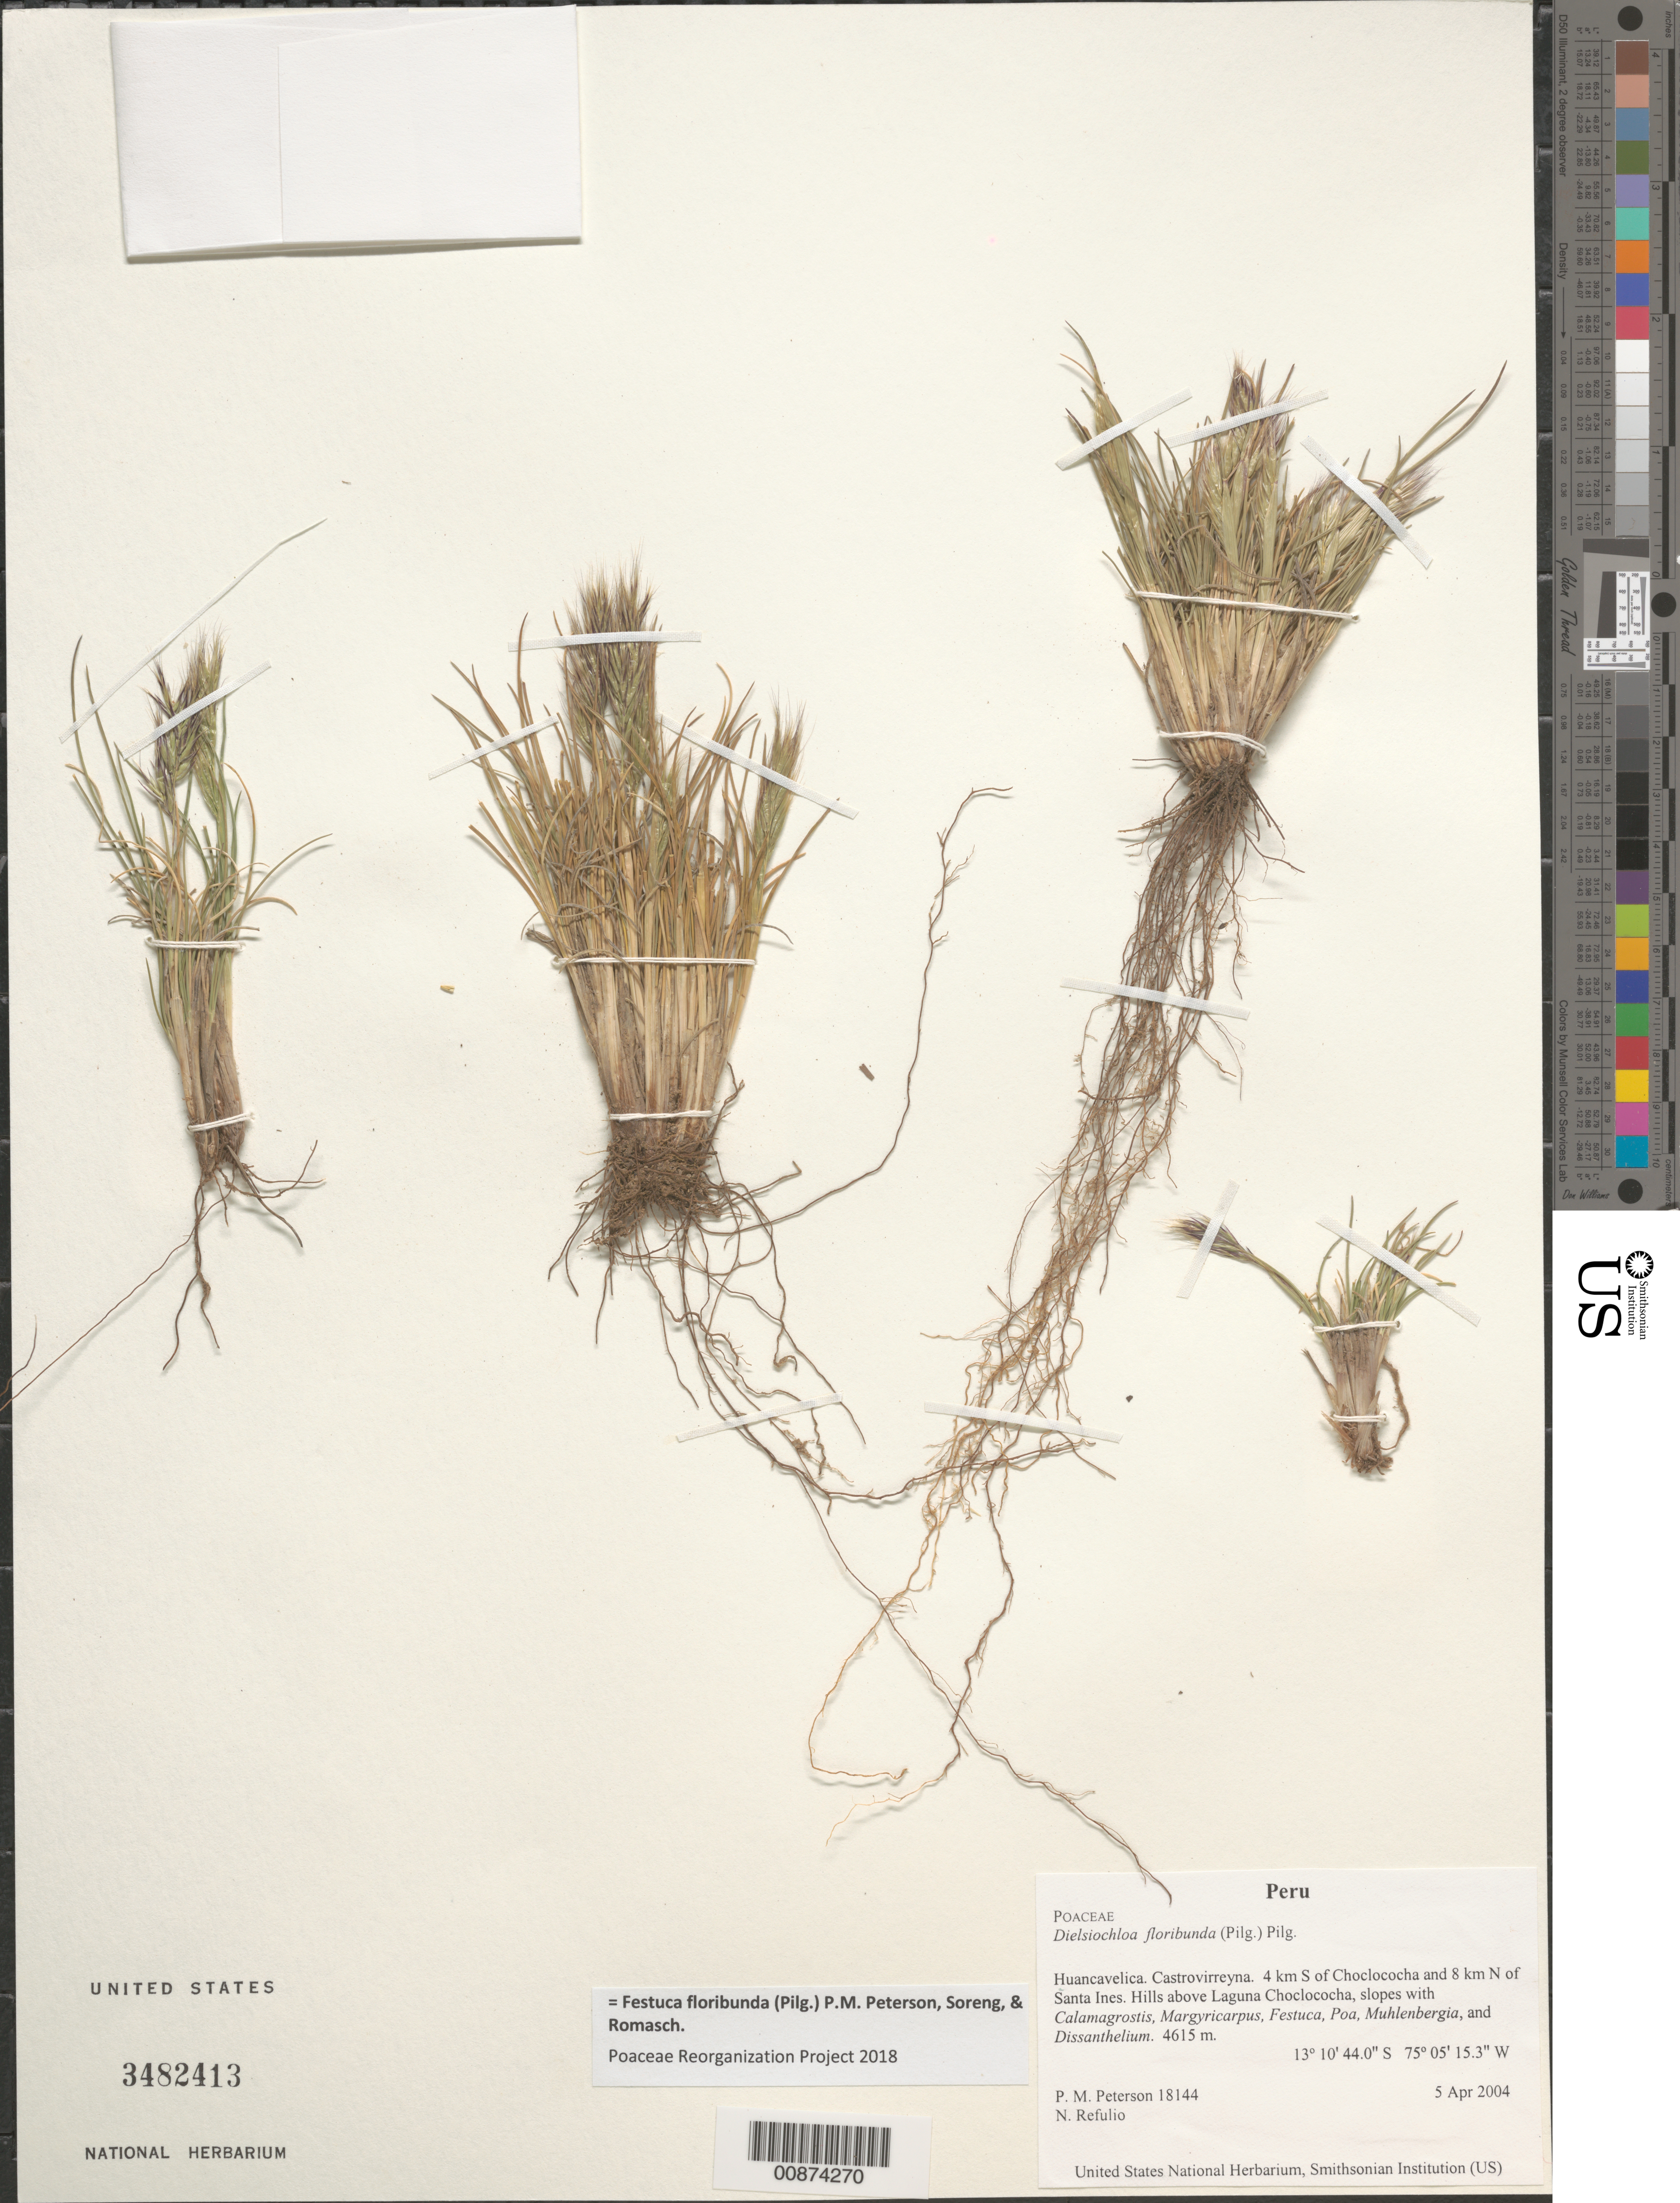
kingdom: Plantae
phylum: Tracheophyta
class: Liliopsida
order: Poales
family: Poaceae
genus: Festuca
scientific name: Festuca floribunda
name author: (Pilg.) P.M. Peterson et al.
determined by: Poaceae Reorganization Project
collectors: P. M. Peterson & N. Refulio-Rodríguez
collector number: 18144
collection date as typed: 05 Apr 2004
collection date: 2004-04-05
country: Peru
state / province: Huancavelica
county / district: Castrovirreyna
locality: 4 km S of Choclococha and 8 km N of Santa Ines. Hills above Laguna Choclococha, slopes with Calamagrostis, Margyricarpus, Festuca, Poa, Muhlenbergia, and Dissanthelium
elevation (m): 4615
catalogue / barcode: US 3482413